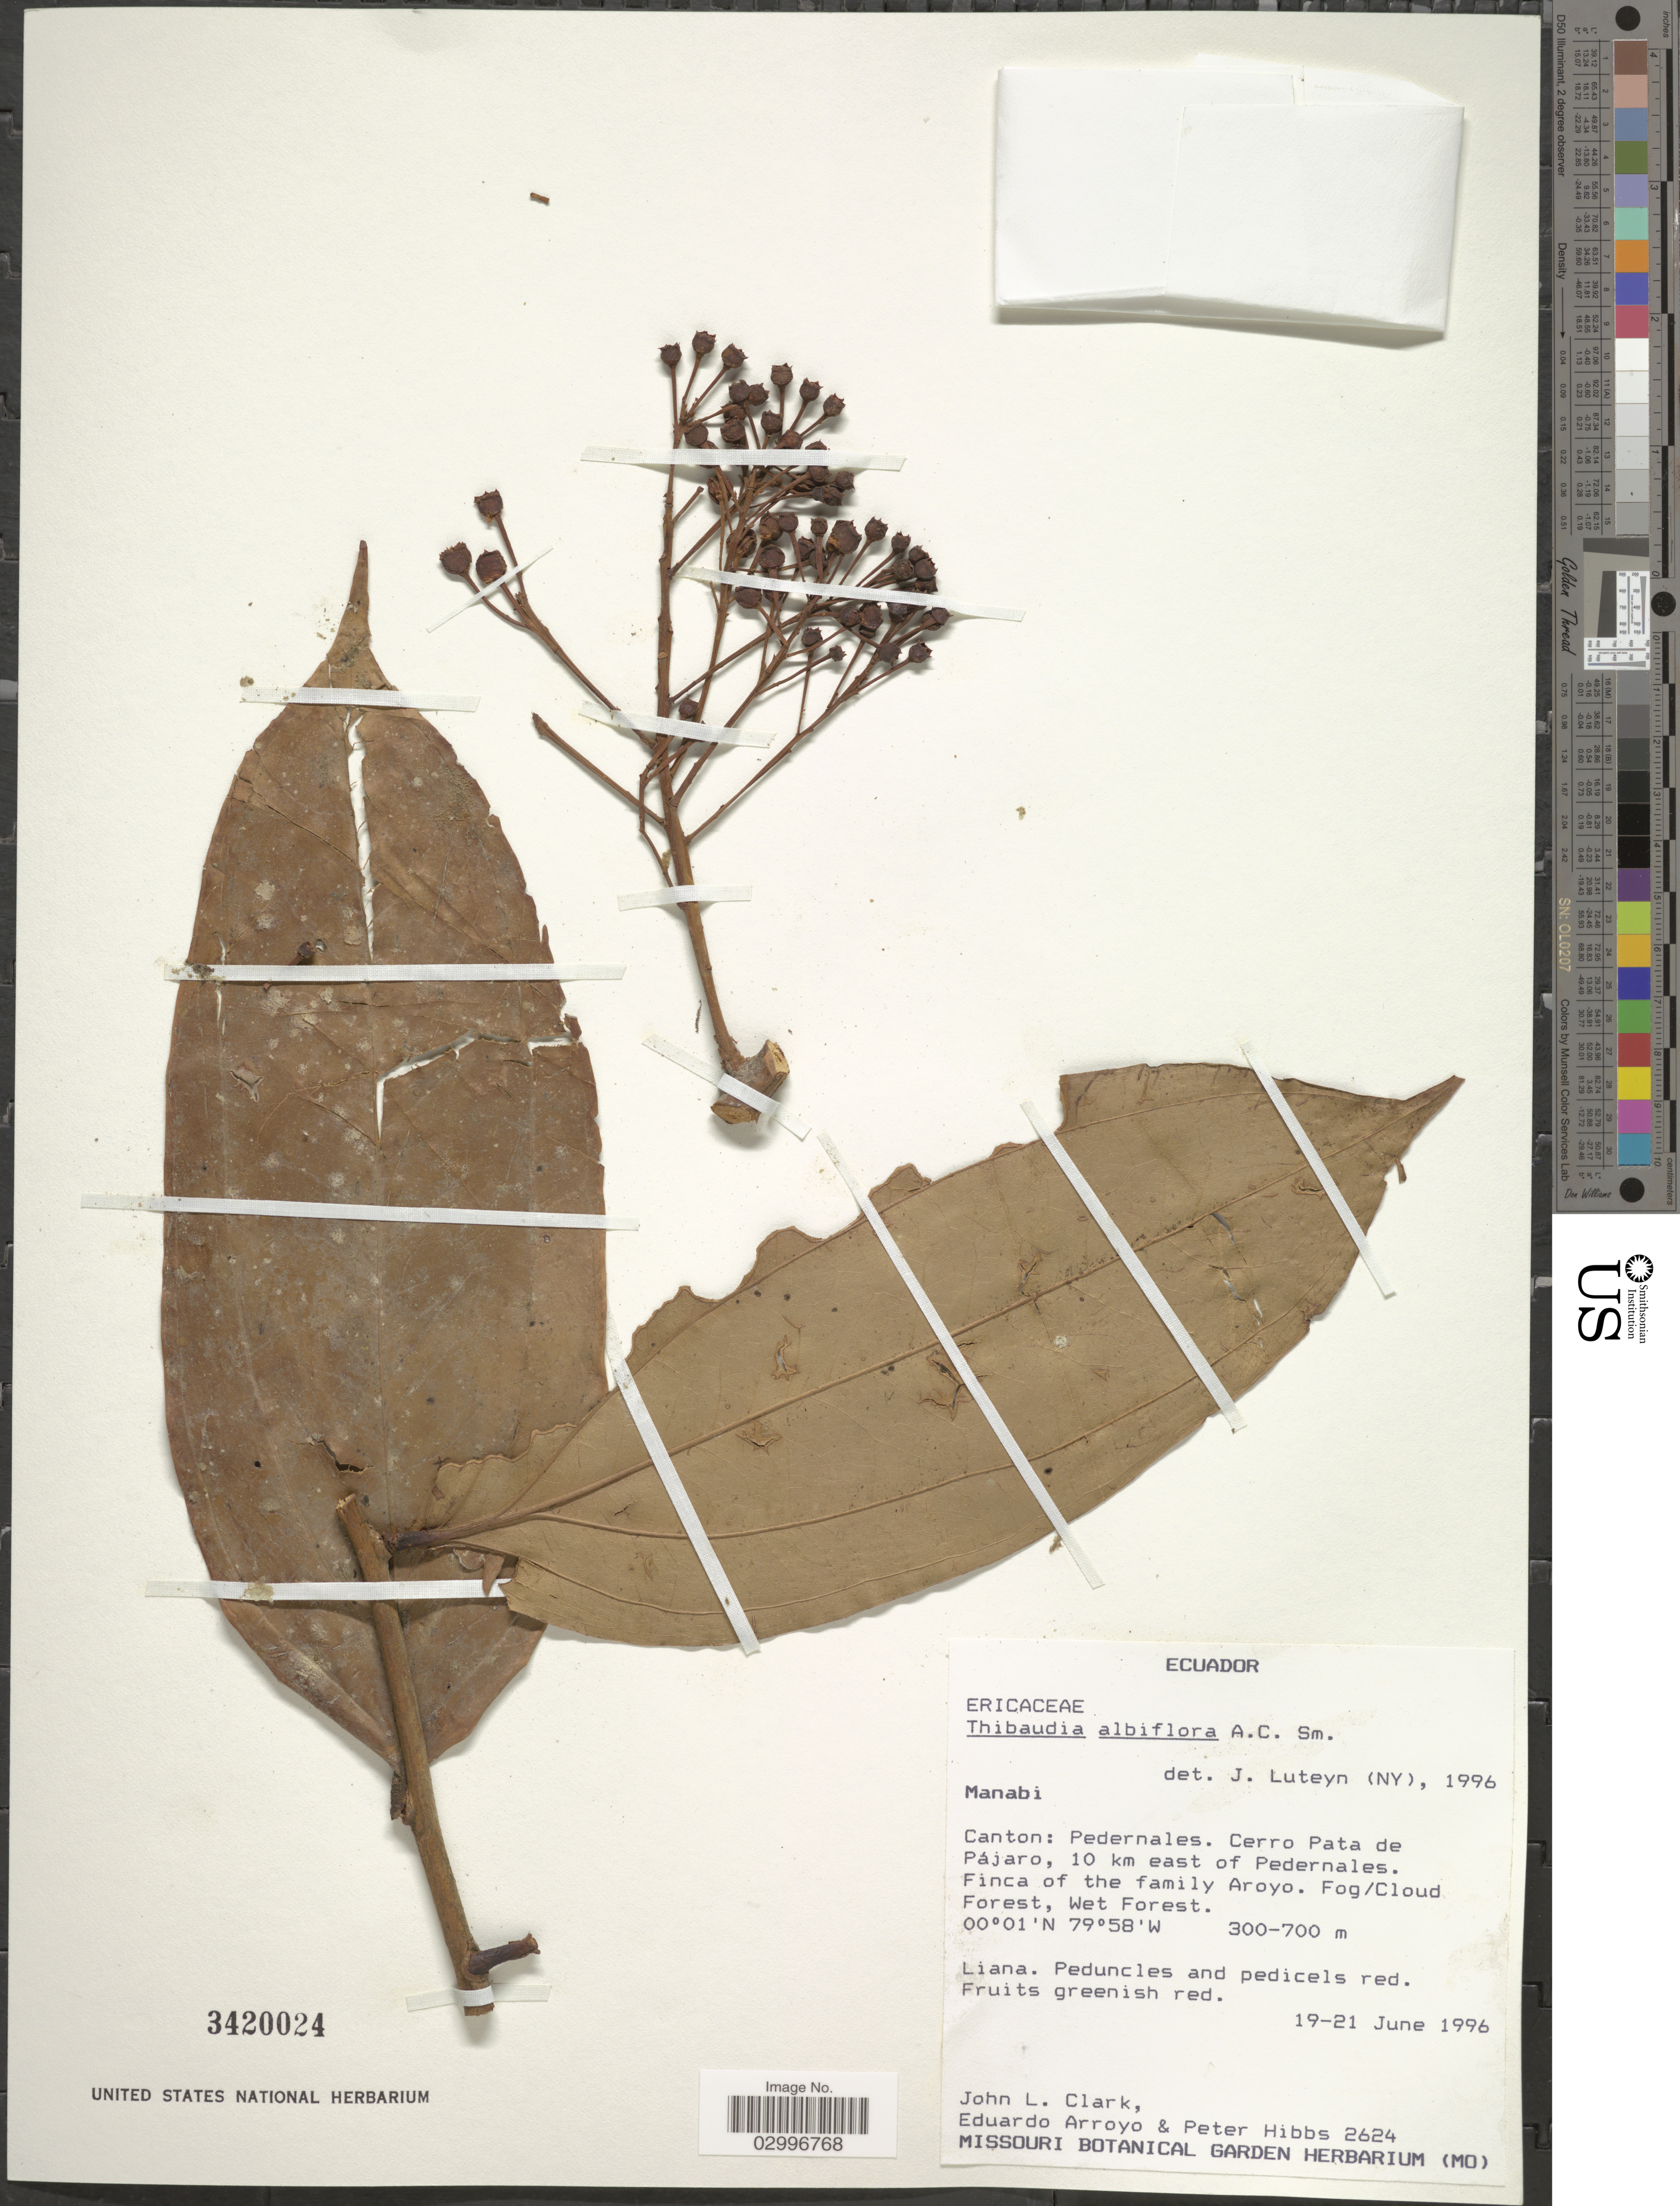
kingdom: Plantae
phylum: Tracheophyta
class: Magnoliopsida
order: Ericales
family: Ericaceae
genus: Thibaudia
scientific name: Thibaudia albiflora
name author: A.C. Sm.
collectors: J. L. Clark, E. Arroyo & P. Hibbs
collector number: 2624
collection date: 1996-06-19/1996-06-21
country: Ecuador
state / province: Manabí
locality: Canton: Pedernales. Cerro Pata de Pájaro, 10 km east of Pedernales. Finca of the family Aroyo.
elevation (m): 300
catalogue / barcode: US 3420024